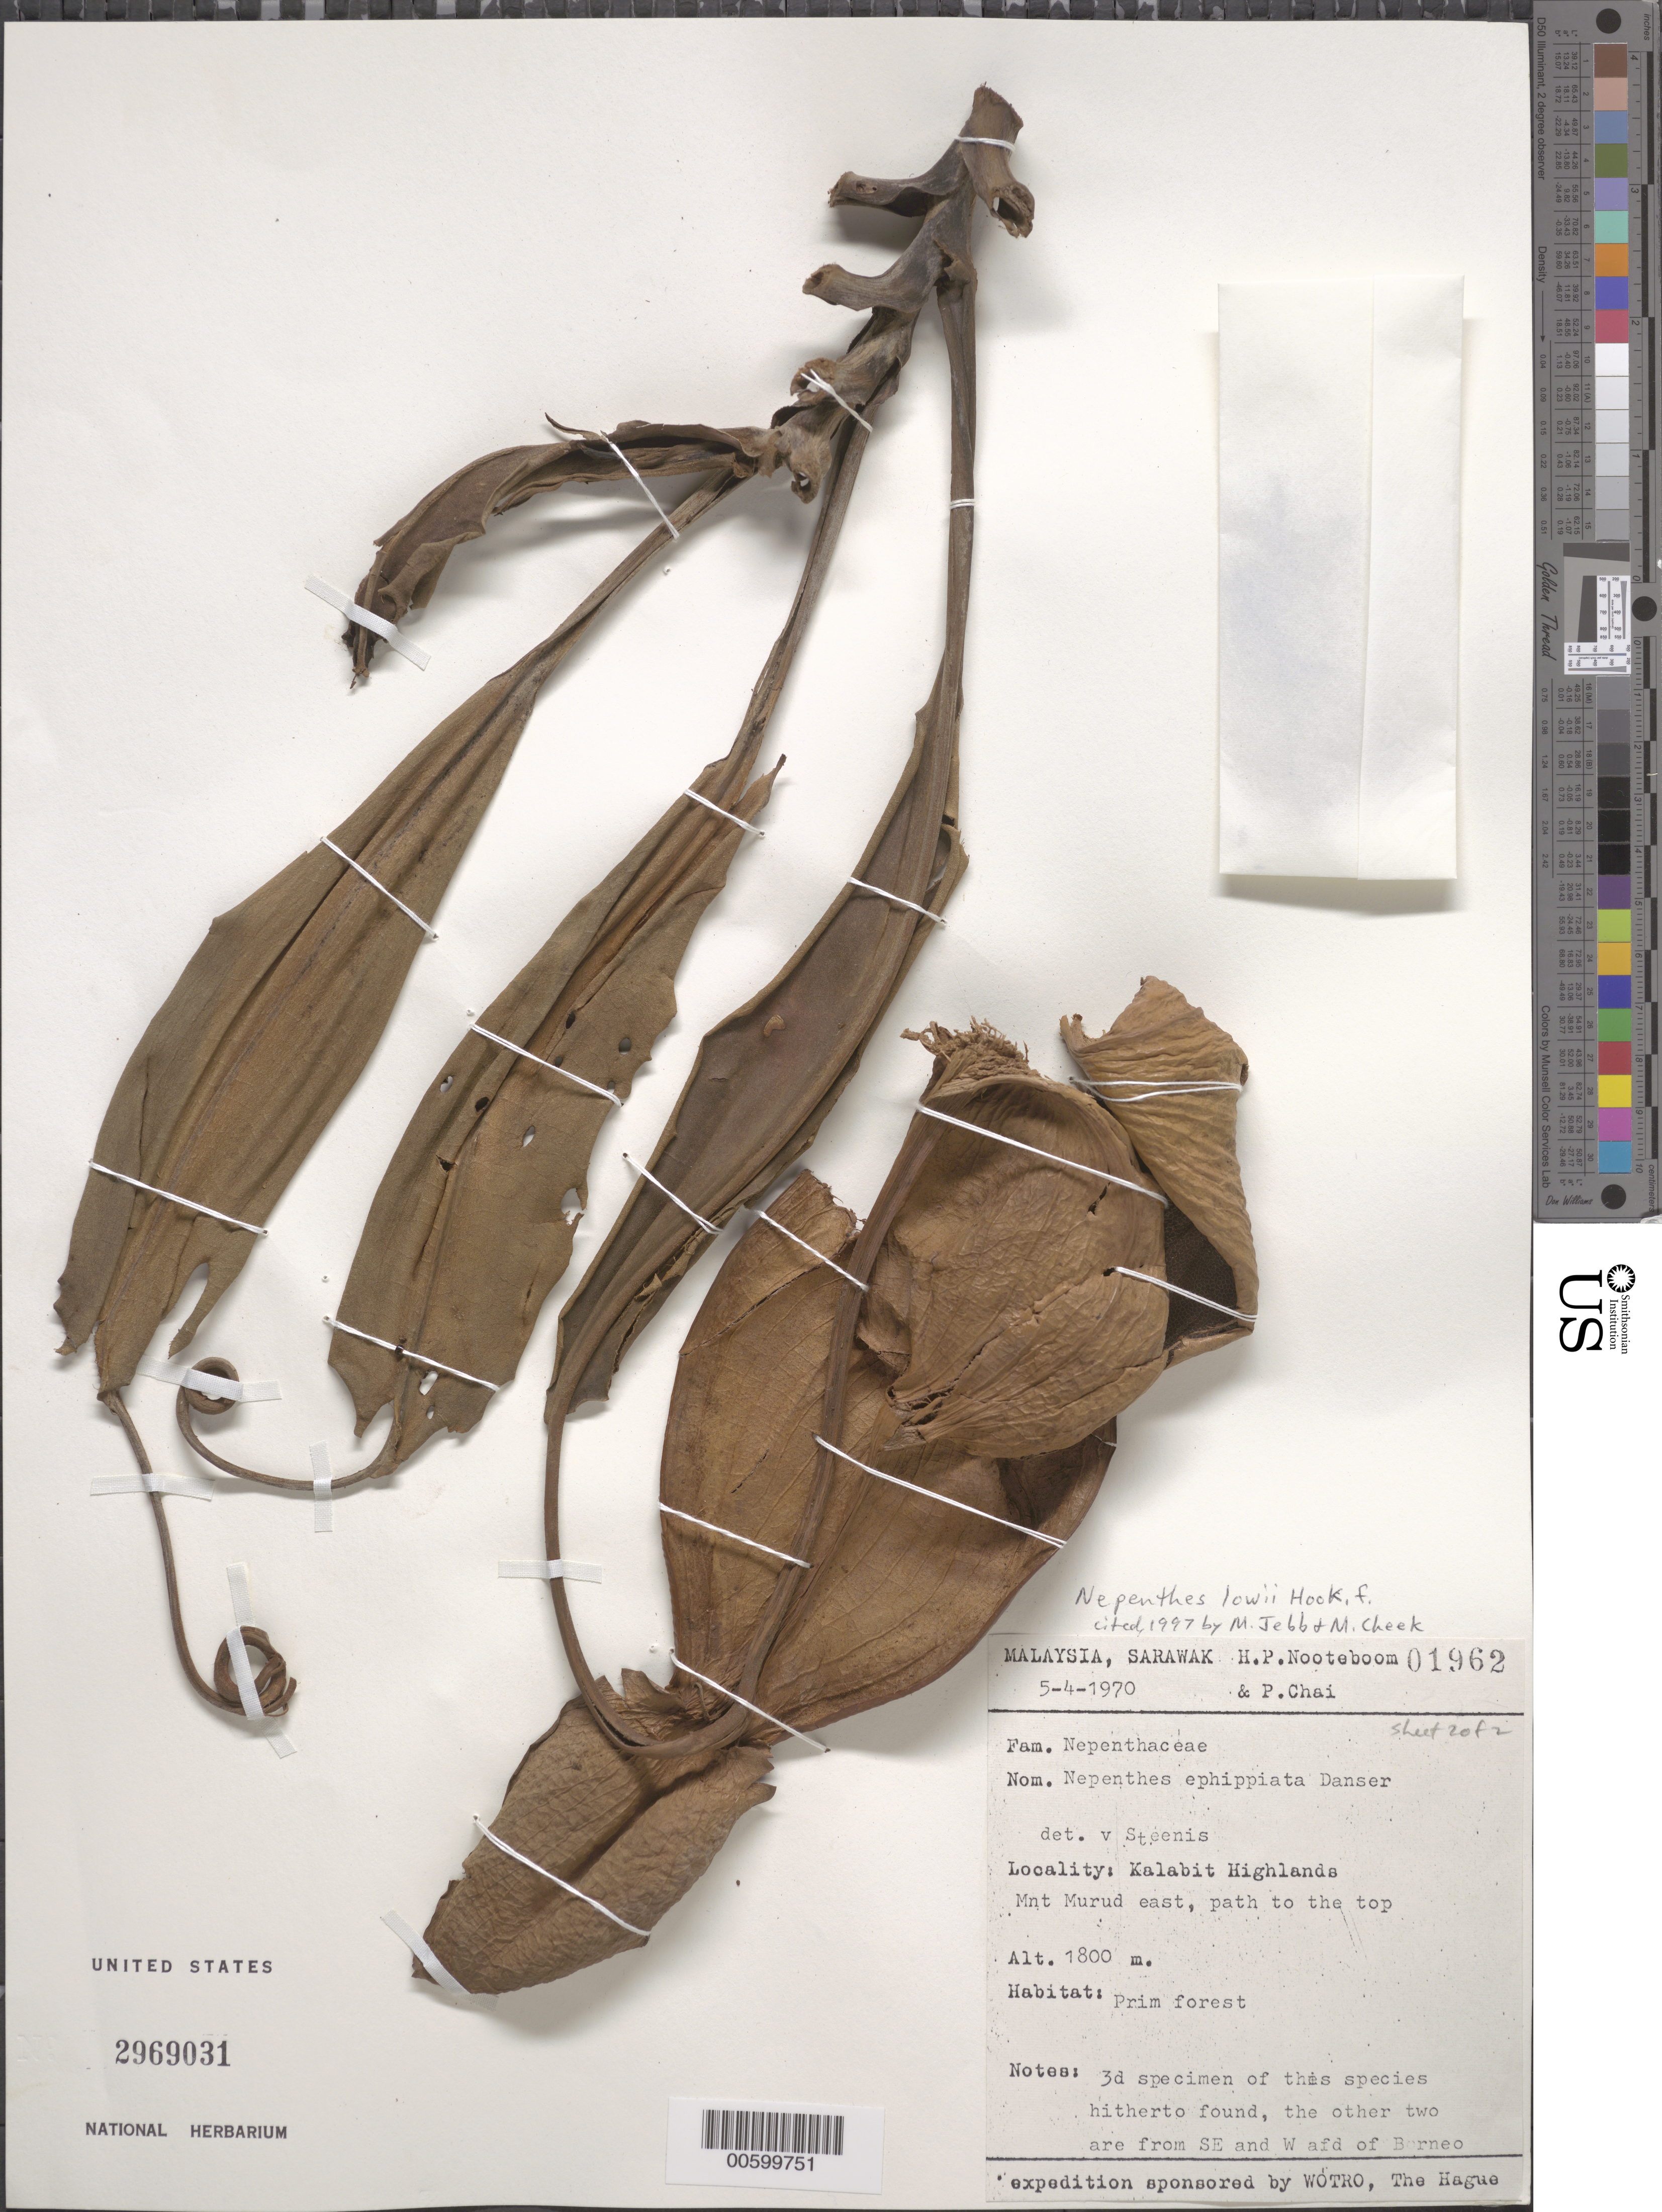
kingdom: Plantae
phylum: Tracheophyta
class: Magnoliopsida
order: Caryophyllales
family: Nepenthaceae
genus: Nepenthes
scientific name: Nepenthes lowii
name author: Hook. f.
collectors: H. P. Nooteboom & P. Chai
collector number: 1962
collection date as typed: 05 Apr 1970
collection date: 1970-04-05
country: Malaysia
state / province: Sarawak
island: Borneo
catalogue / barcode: US 2969031